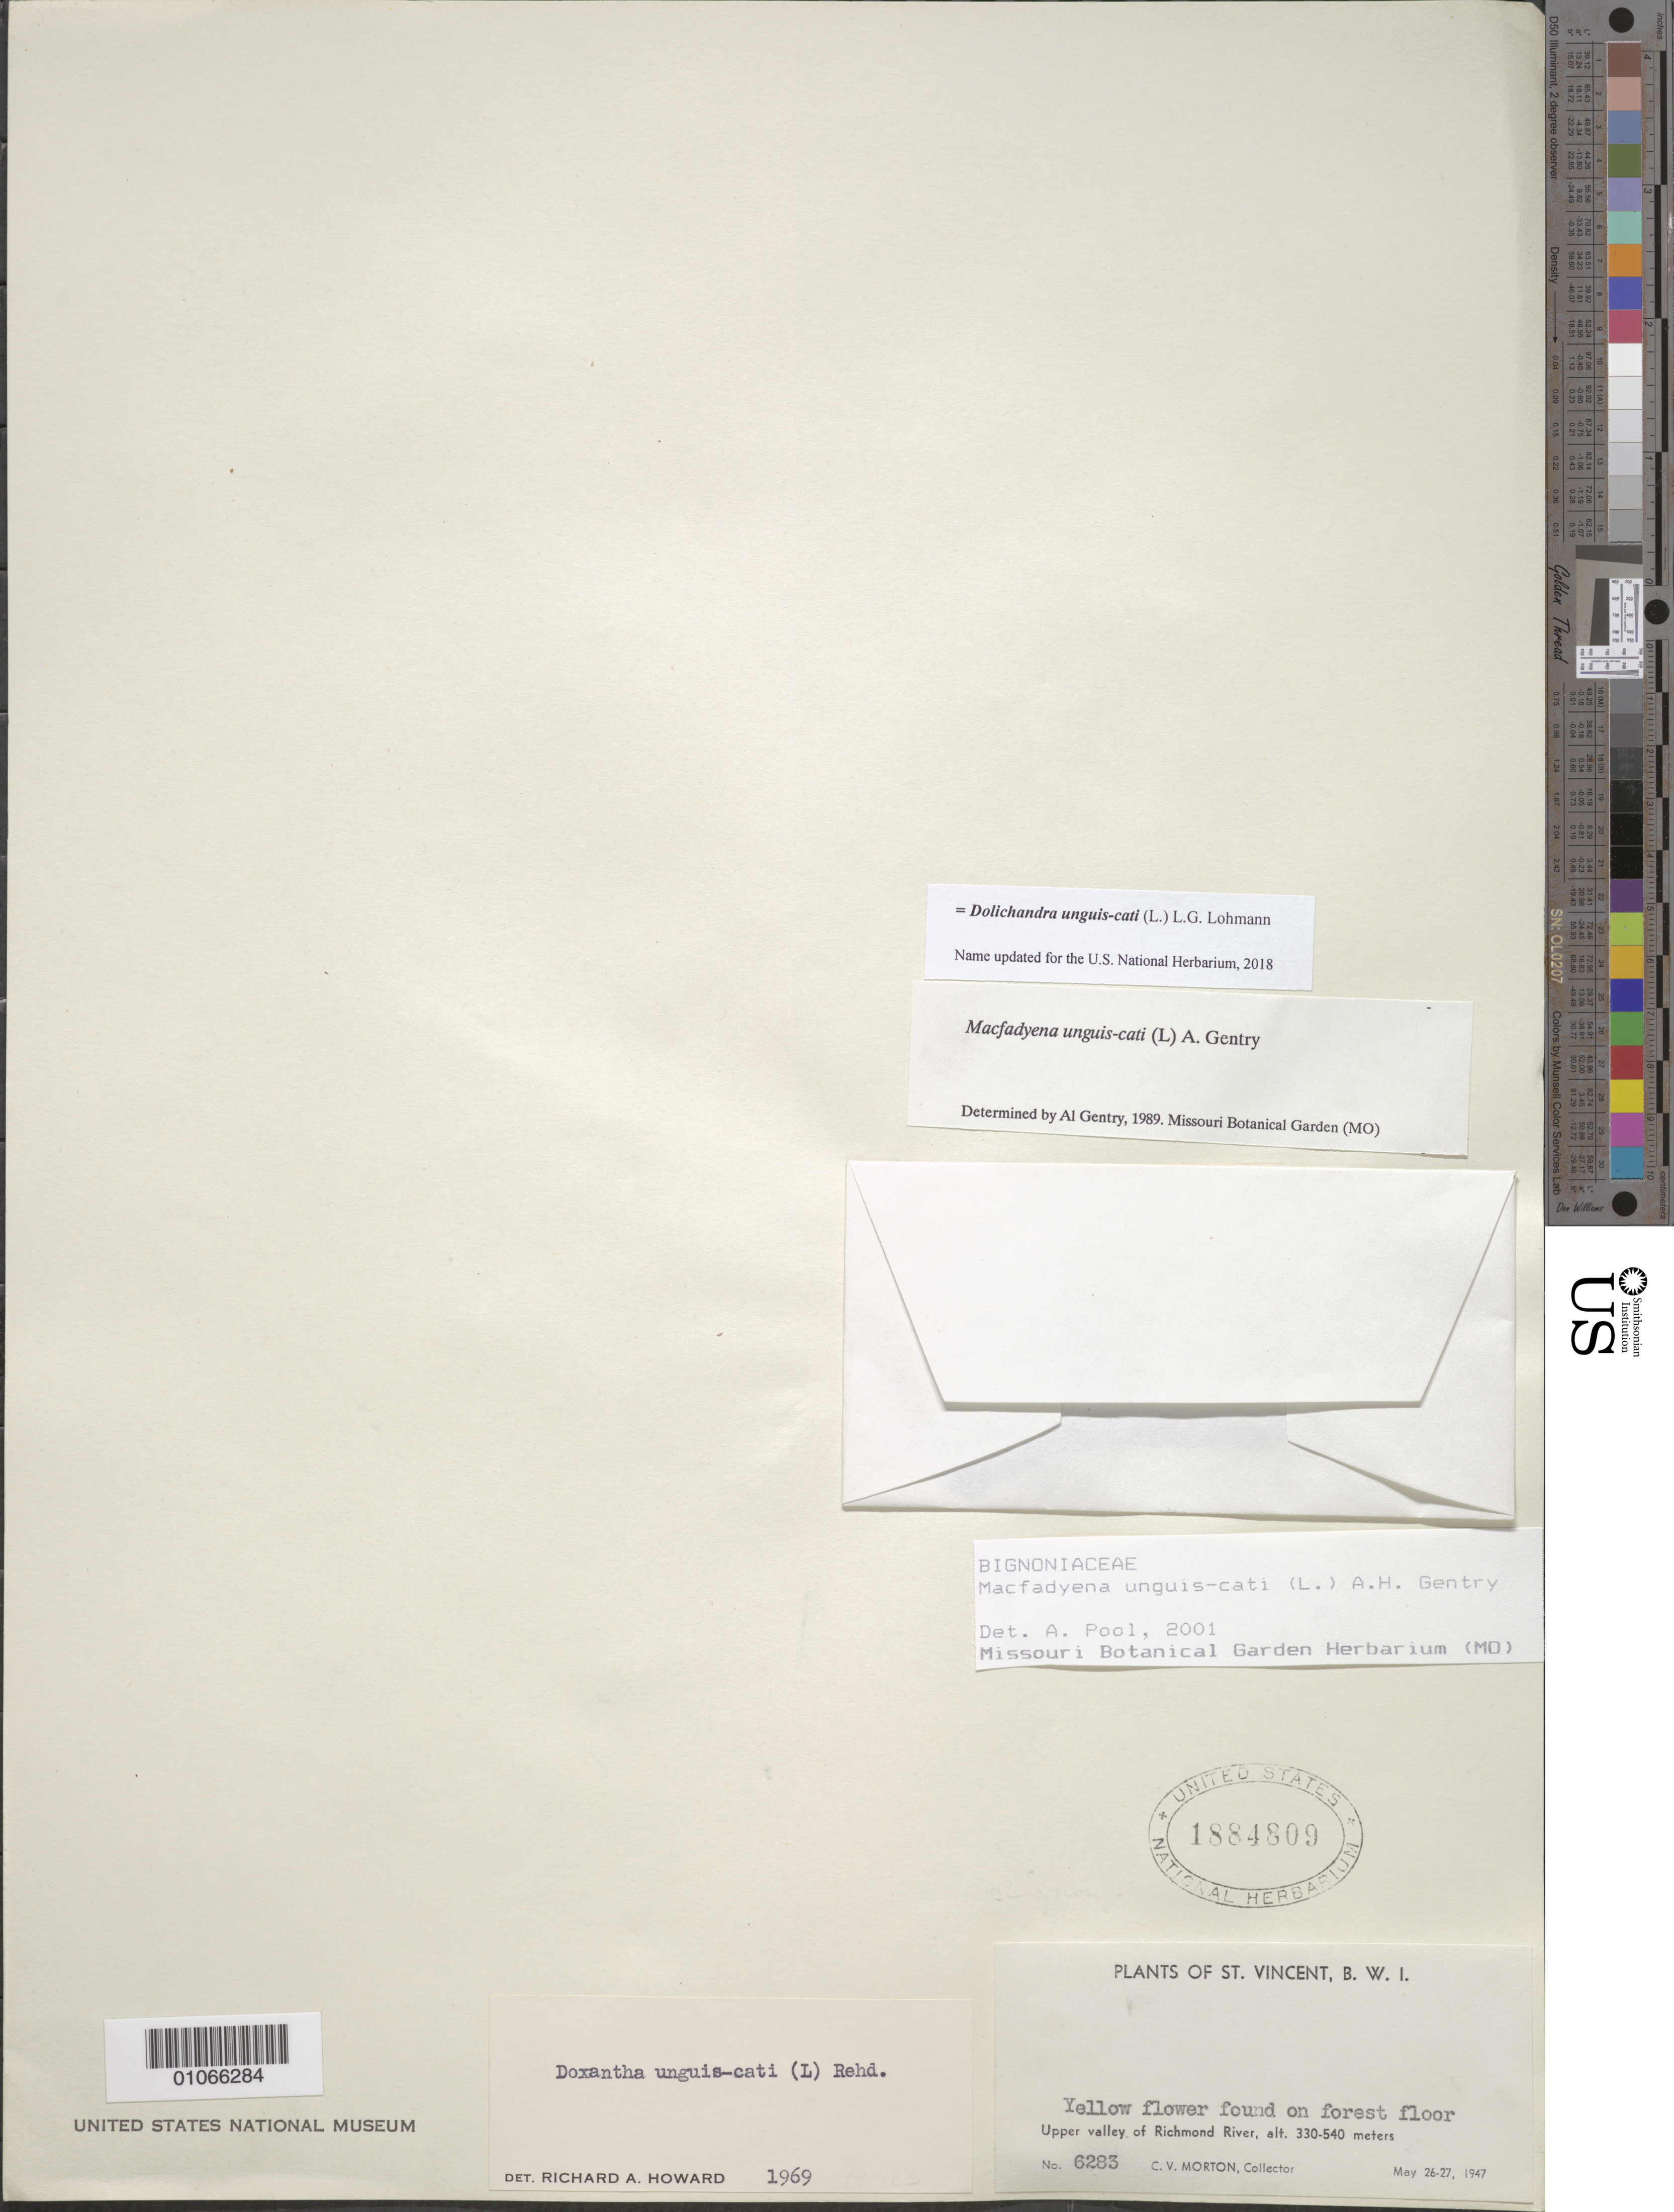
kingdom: Plantae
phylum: Tracheophyta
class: Magnoliopsida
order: Lamiales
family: Bignoniaceae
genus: Dolichandra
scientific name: Dolichandra unguis-cati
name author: (L.) L.G. Lohmann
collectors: C. V. Morton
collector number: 6283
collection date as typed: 26 May 1947 to 27 May 1947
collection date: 1947-05-26/1947-05-27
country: St. Vincent - Grenadines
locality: Upper valley of Richmond River, found on forest floor.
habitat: Found on forest floor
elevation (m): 330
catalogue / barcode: US 1884809